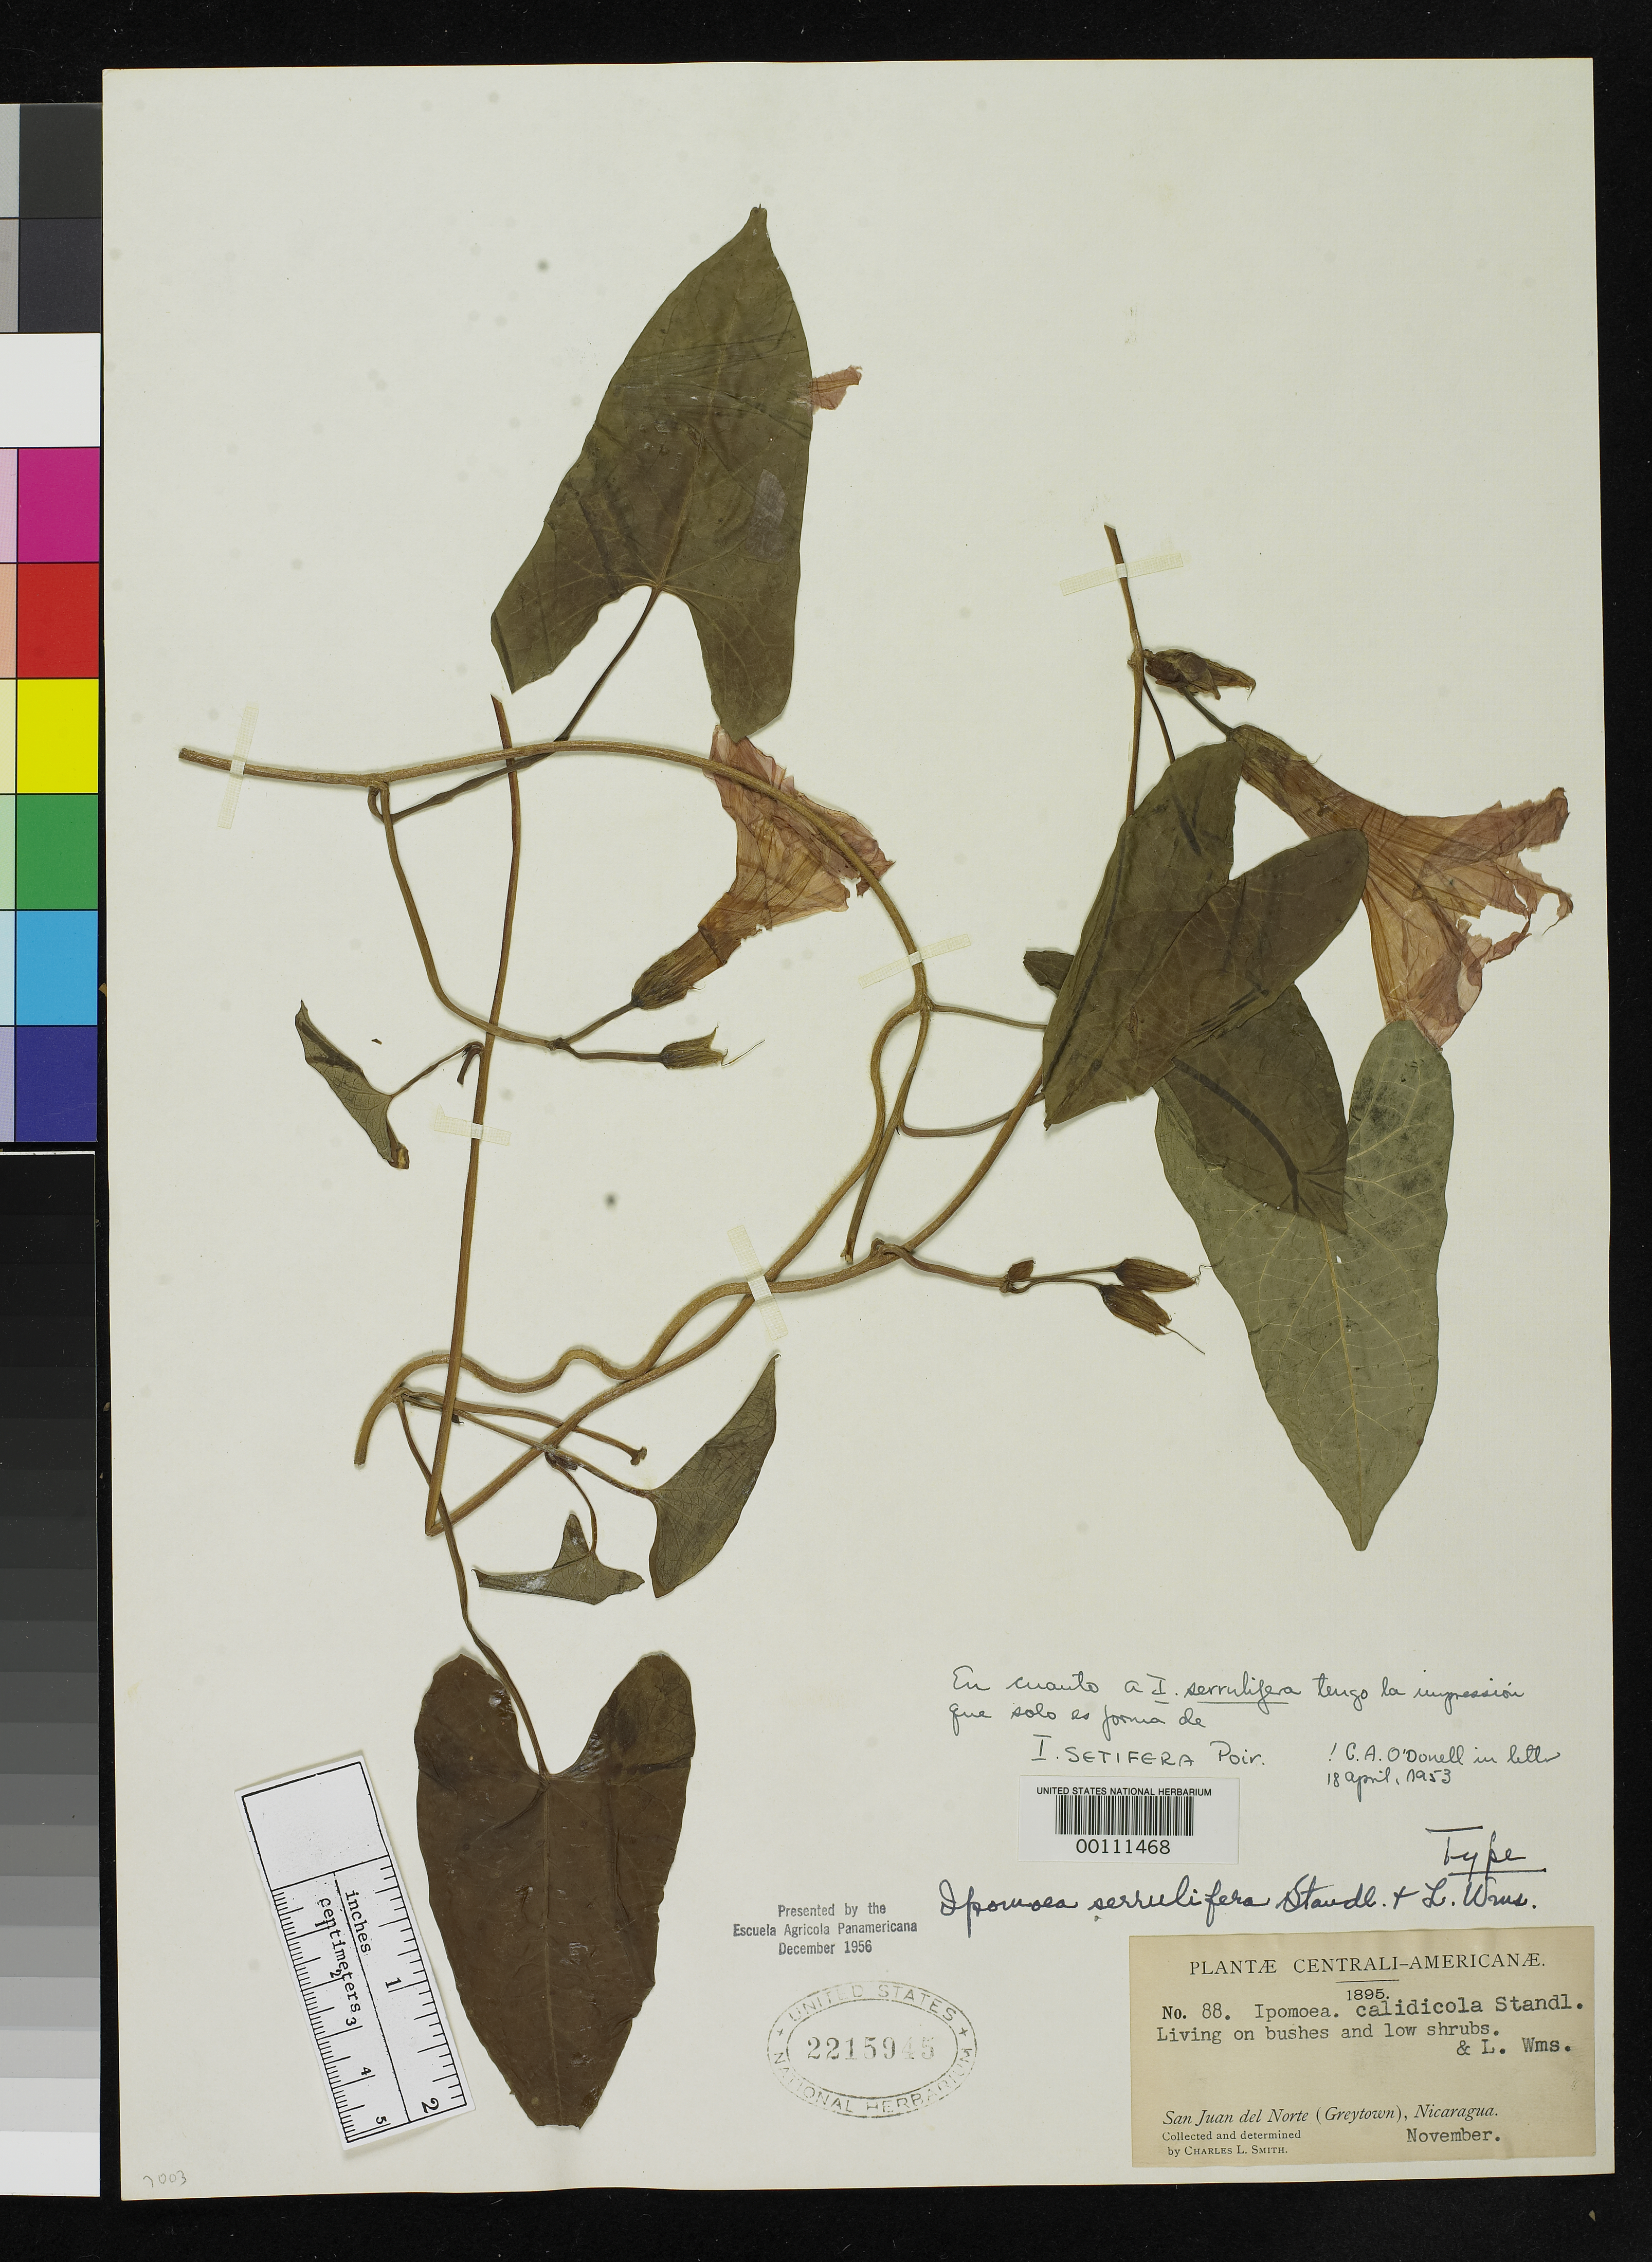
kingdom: Plantae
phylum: Tracheophyta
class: Magnoliopsida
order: Solanales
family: Convolvulaceae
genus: Ipomoea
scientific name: Ipomoea serrulifera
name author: Standl. & L.O. Williams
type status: Holotype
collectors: C. L. Smith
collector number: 88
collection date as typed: Nov 1895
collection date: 1895-11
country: Nicaragua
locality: San Juan del Norte (Greytown).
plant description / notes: "Presented by the Escuela Agricola Panamericana December 1956." Holotype, transferred from EAP to US (see Dorr et al. 2009, Taxon 58: 993-1001).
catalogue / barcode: US 2215945